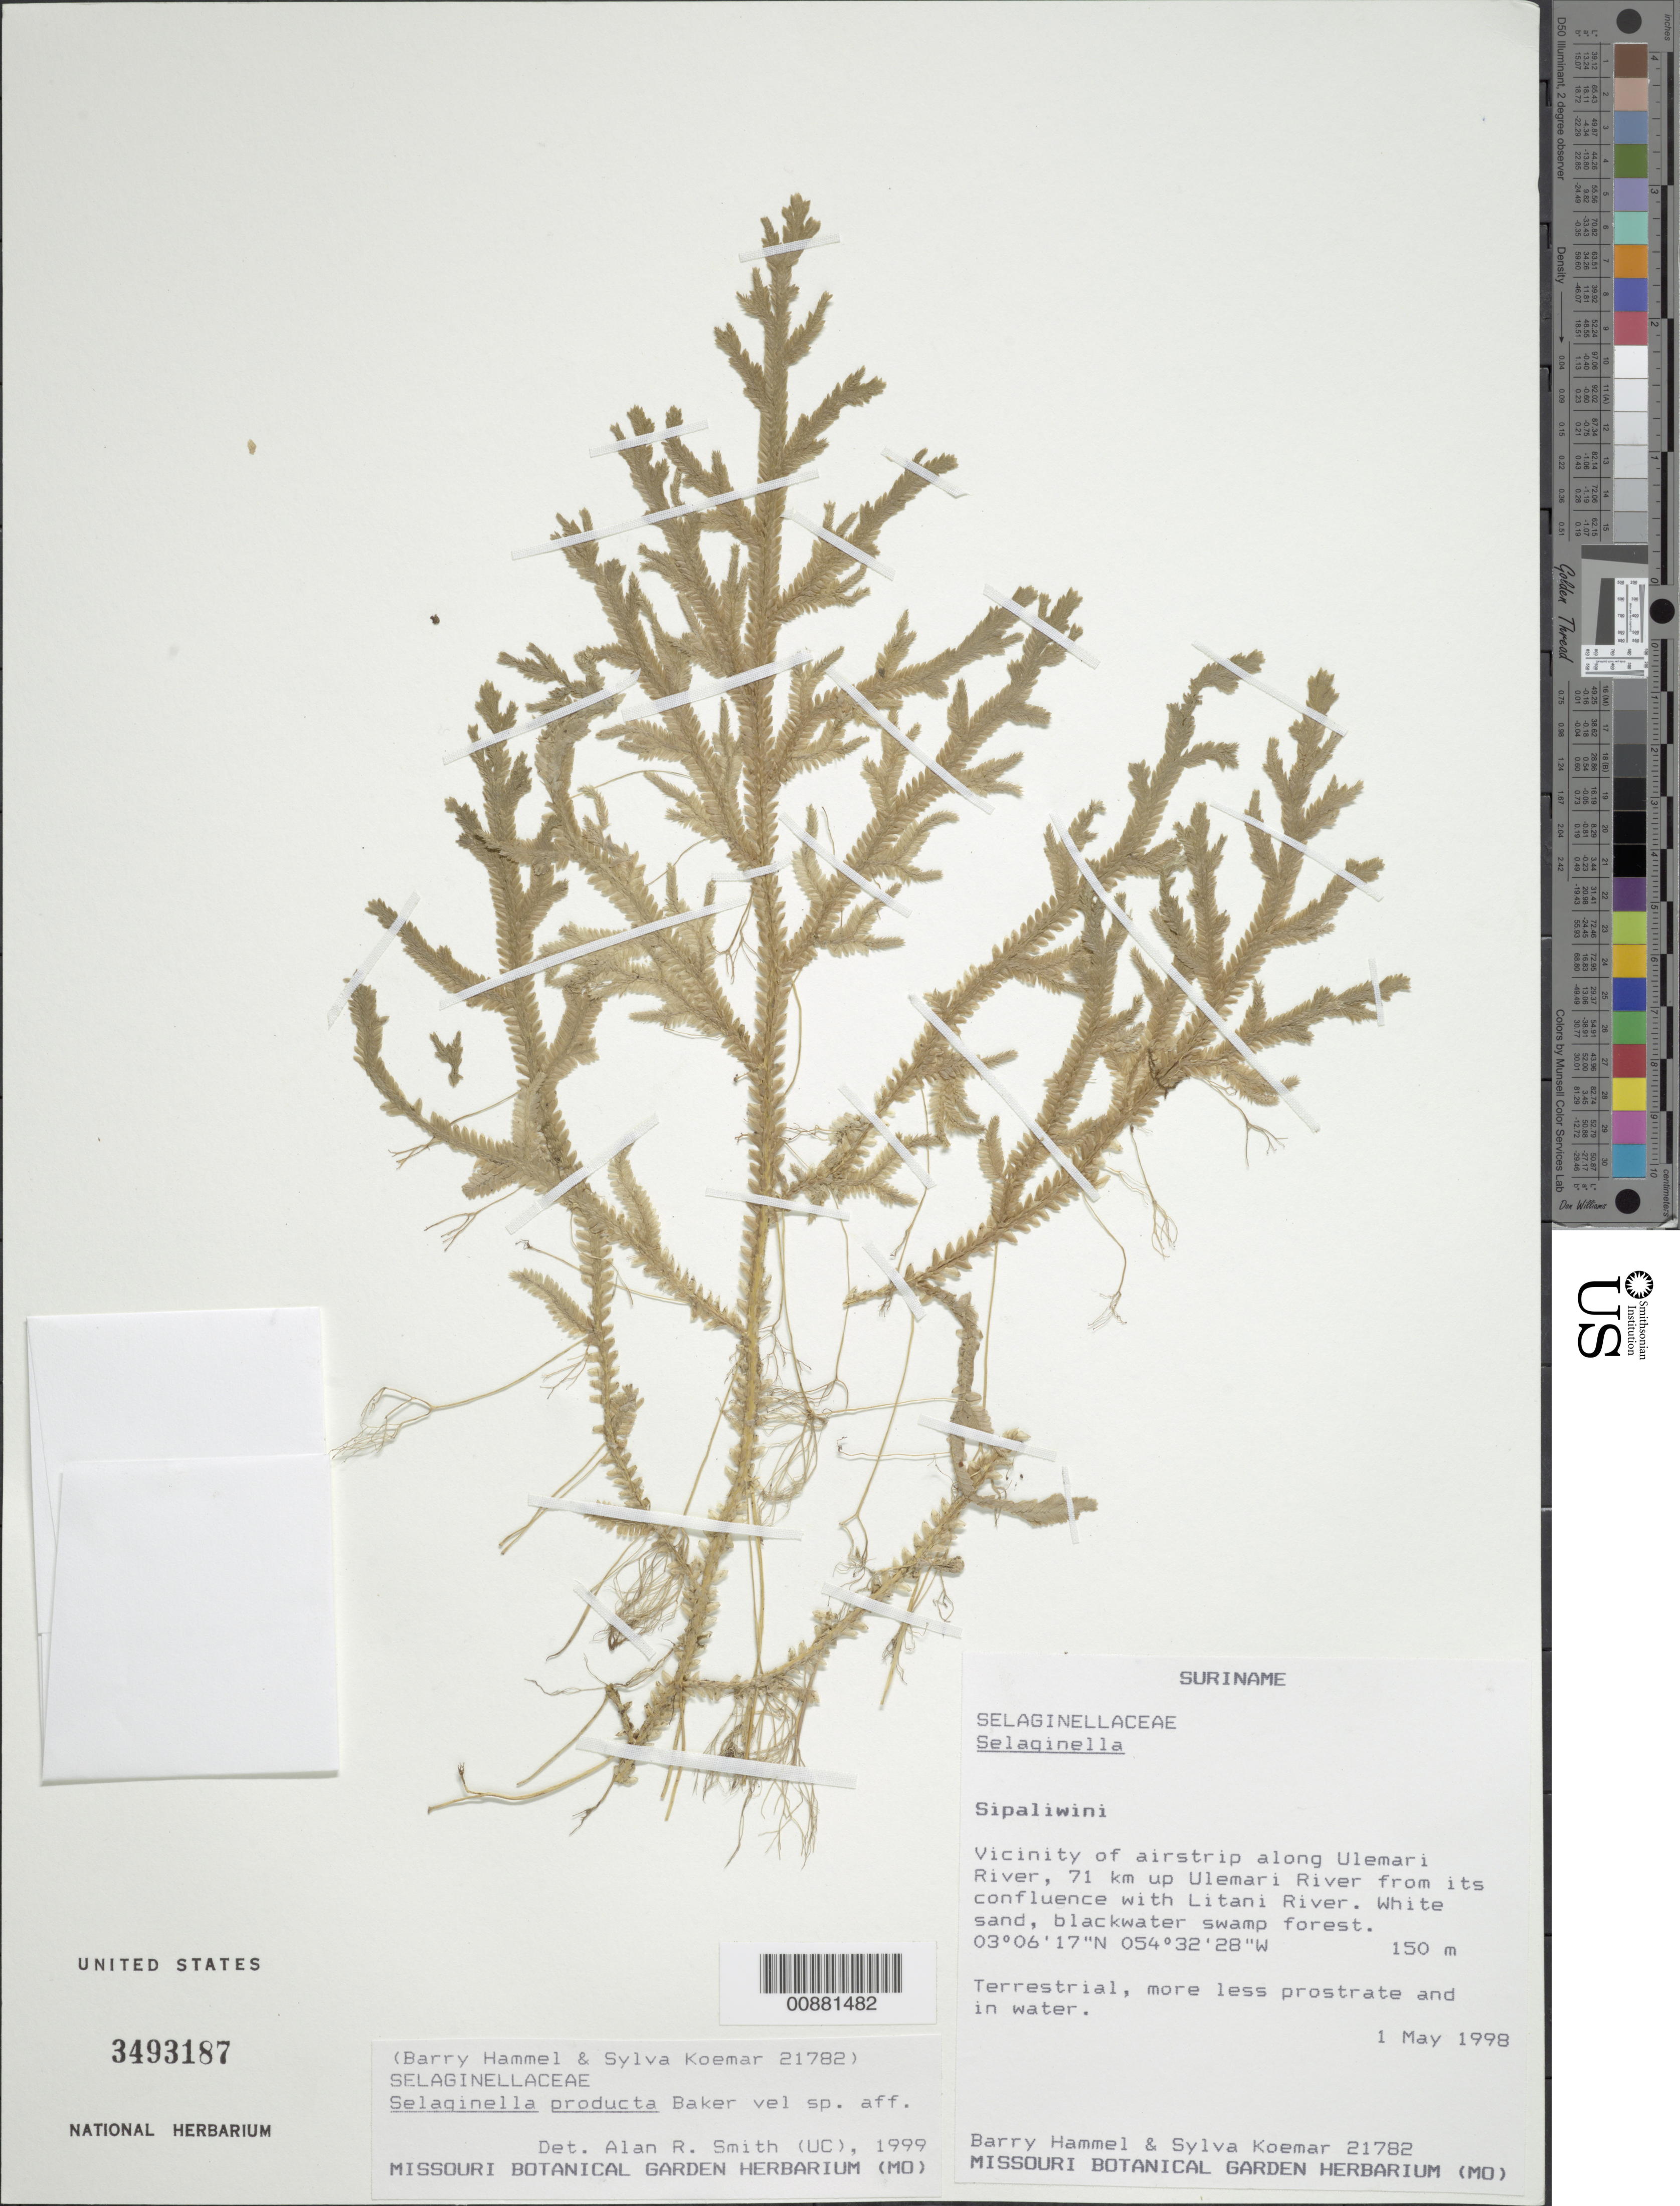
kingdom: Plantae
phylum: Tracheophyta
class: Lycopodiopsida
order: Selaginellales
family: Selaginellaceae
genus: Selaginella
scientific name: Selaginella producta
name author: Baker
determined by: Smith, Alan R., (UC)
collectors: B. Hammel & S. Koemar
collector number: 21782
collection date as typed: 1-May-98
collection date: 1998-05-01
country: Suriname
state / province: Sipaliwini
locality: Ulemari R., ca. 71 km upstream from confl. with Litani R., vicinity of airstrip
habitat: White sand, blackwater swamp forest; in water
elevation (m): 150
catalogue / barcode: US 3493187